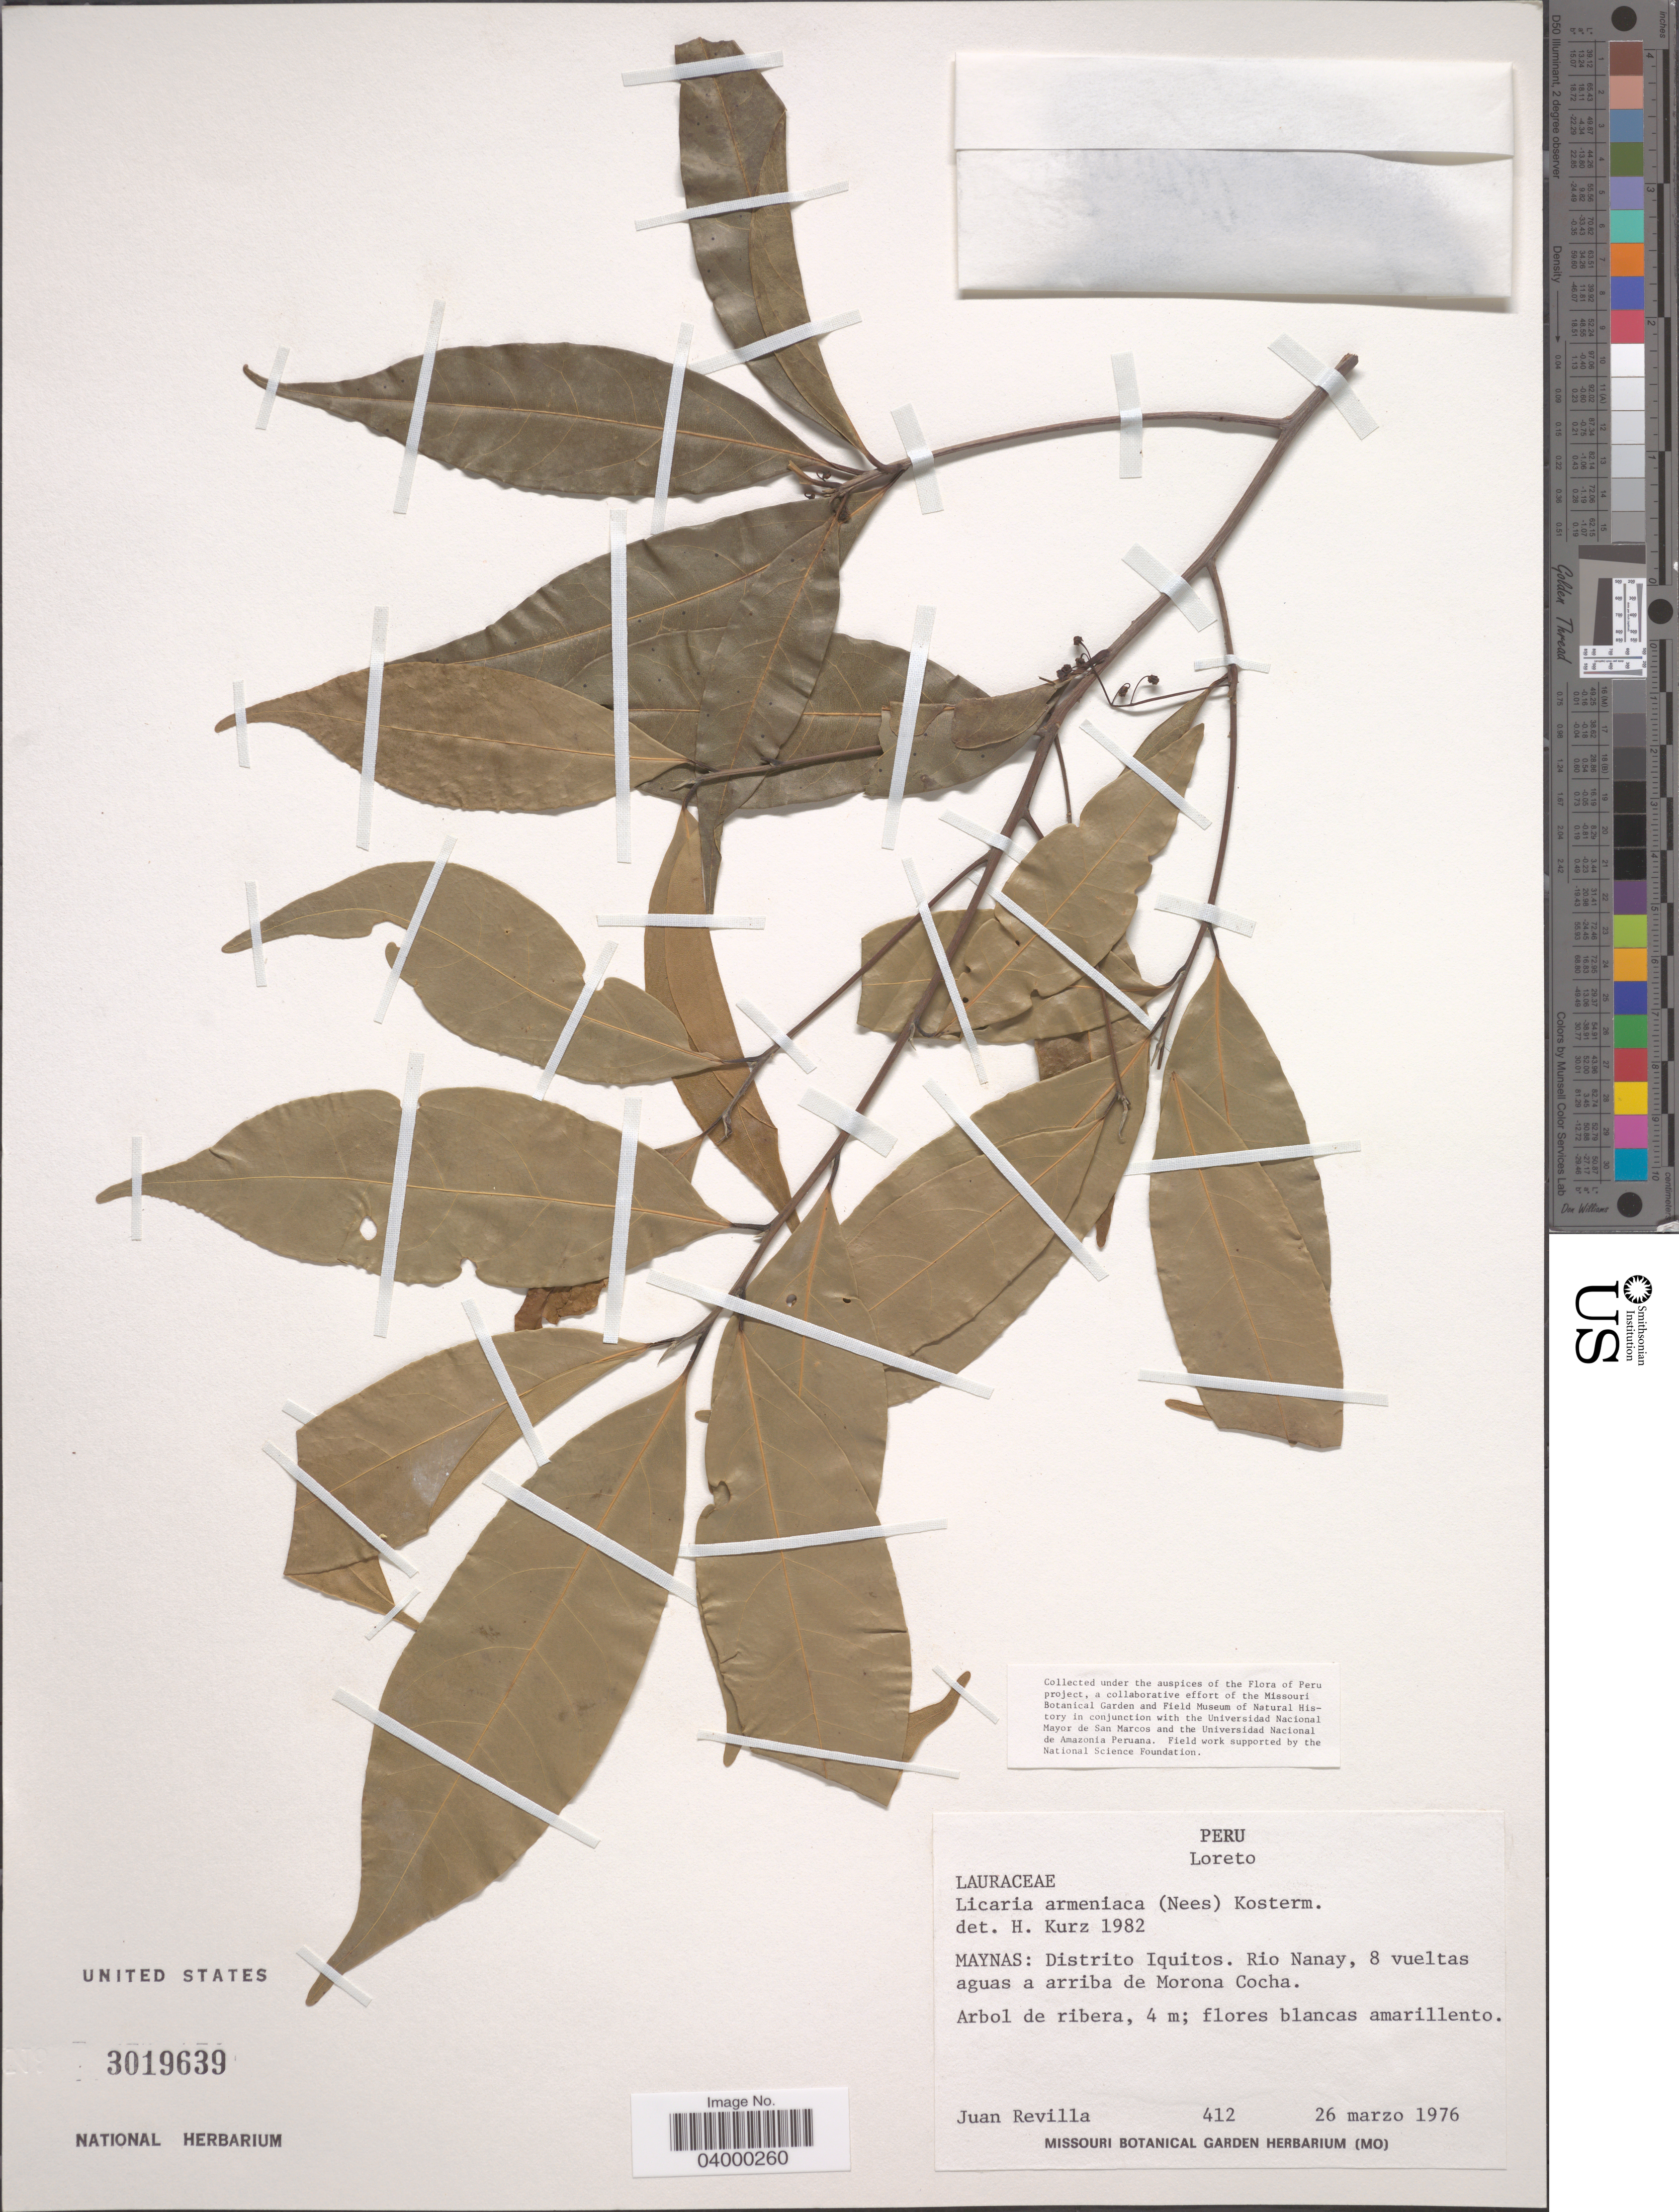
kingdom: Plantae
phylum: Tracheophyta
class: Magnoliopsida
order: Laurales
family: Lauraceae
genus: Licaria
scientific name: Licaria armeniaca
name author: (Nees) Kosterm.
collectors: J. Revilla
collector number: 412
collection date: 1976-03-26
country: Peru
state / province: Loreto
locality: Maynas: Distrito Iquitos. Rio Nanay, 8 vueltas aguas a arriba de Morona Cocha.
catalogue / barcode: US 3019639